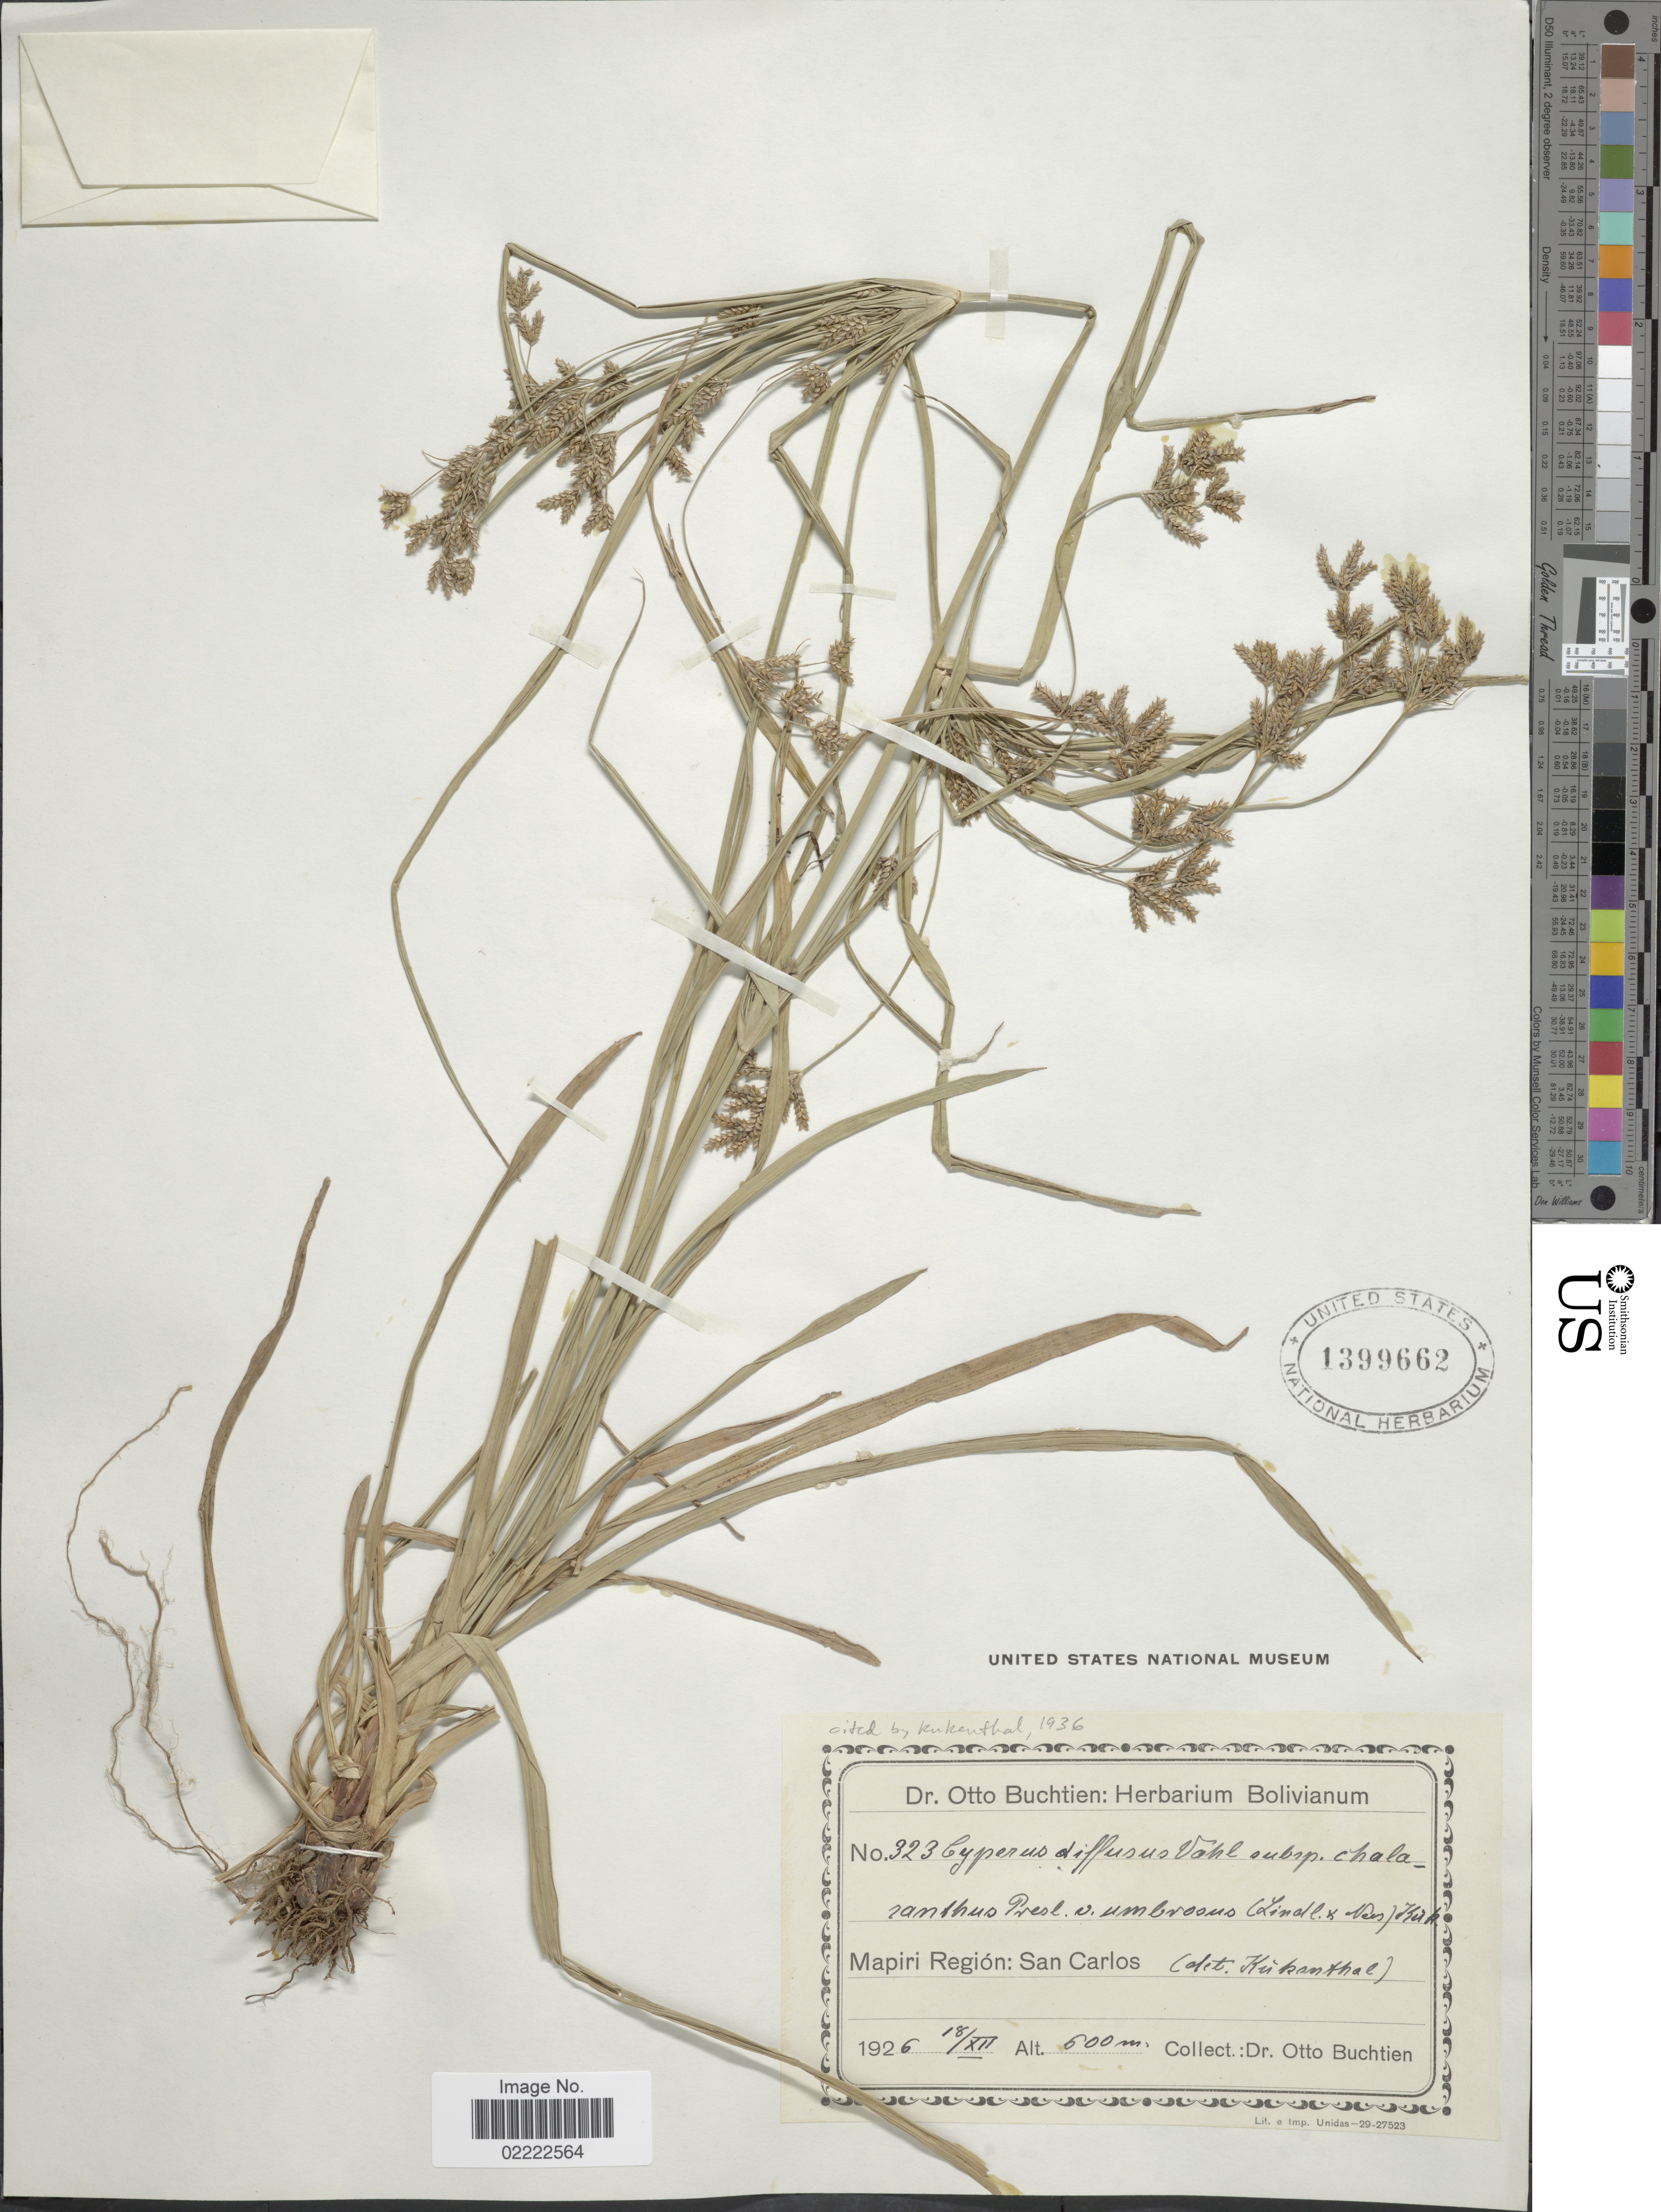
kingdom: Plantae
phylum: Tracheophyta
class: Liliopsida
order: Poales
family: Cyperaceae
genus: Cyperus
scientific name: Cyperus laxus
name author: Lam.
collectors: O. Buchtien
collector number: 323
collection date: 1926-12-18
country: Bolivia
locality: Mapiri Region: San Carlos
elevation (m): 500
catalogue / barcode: US 1399662